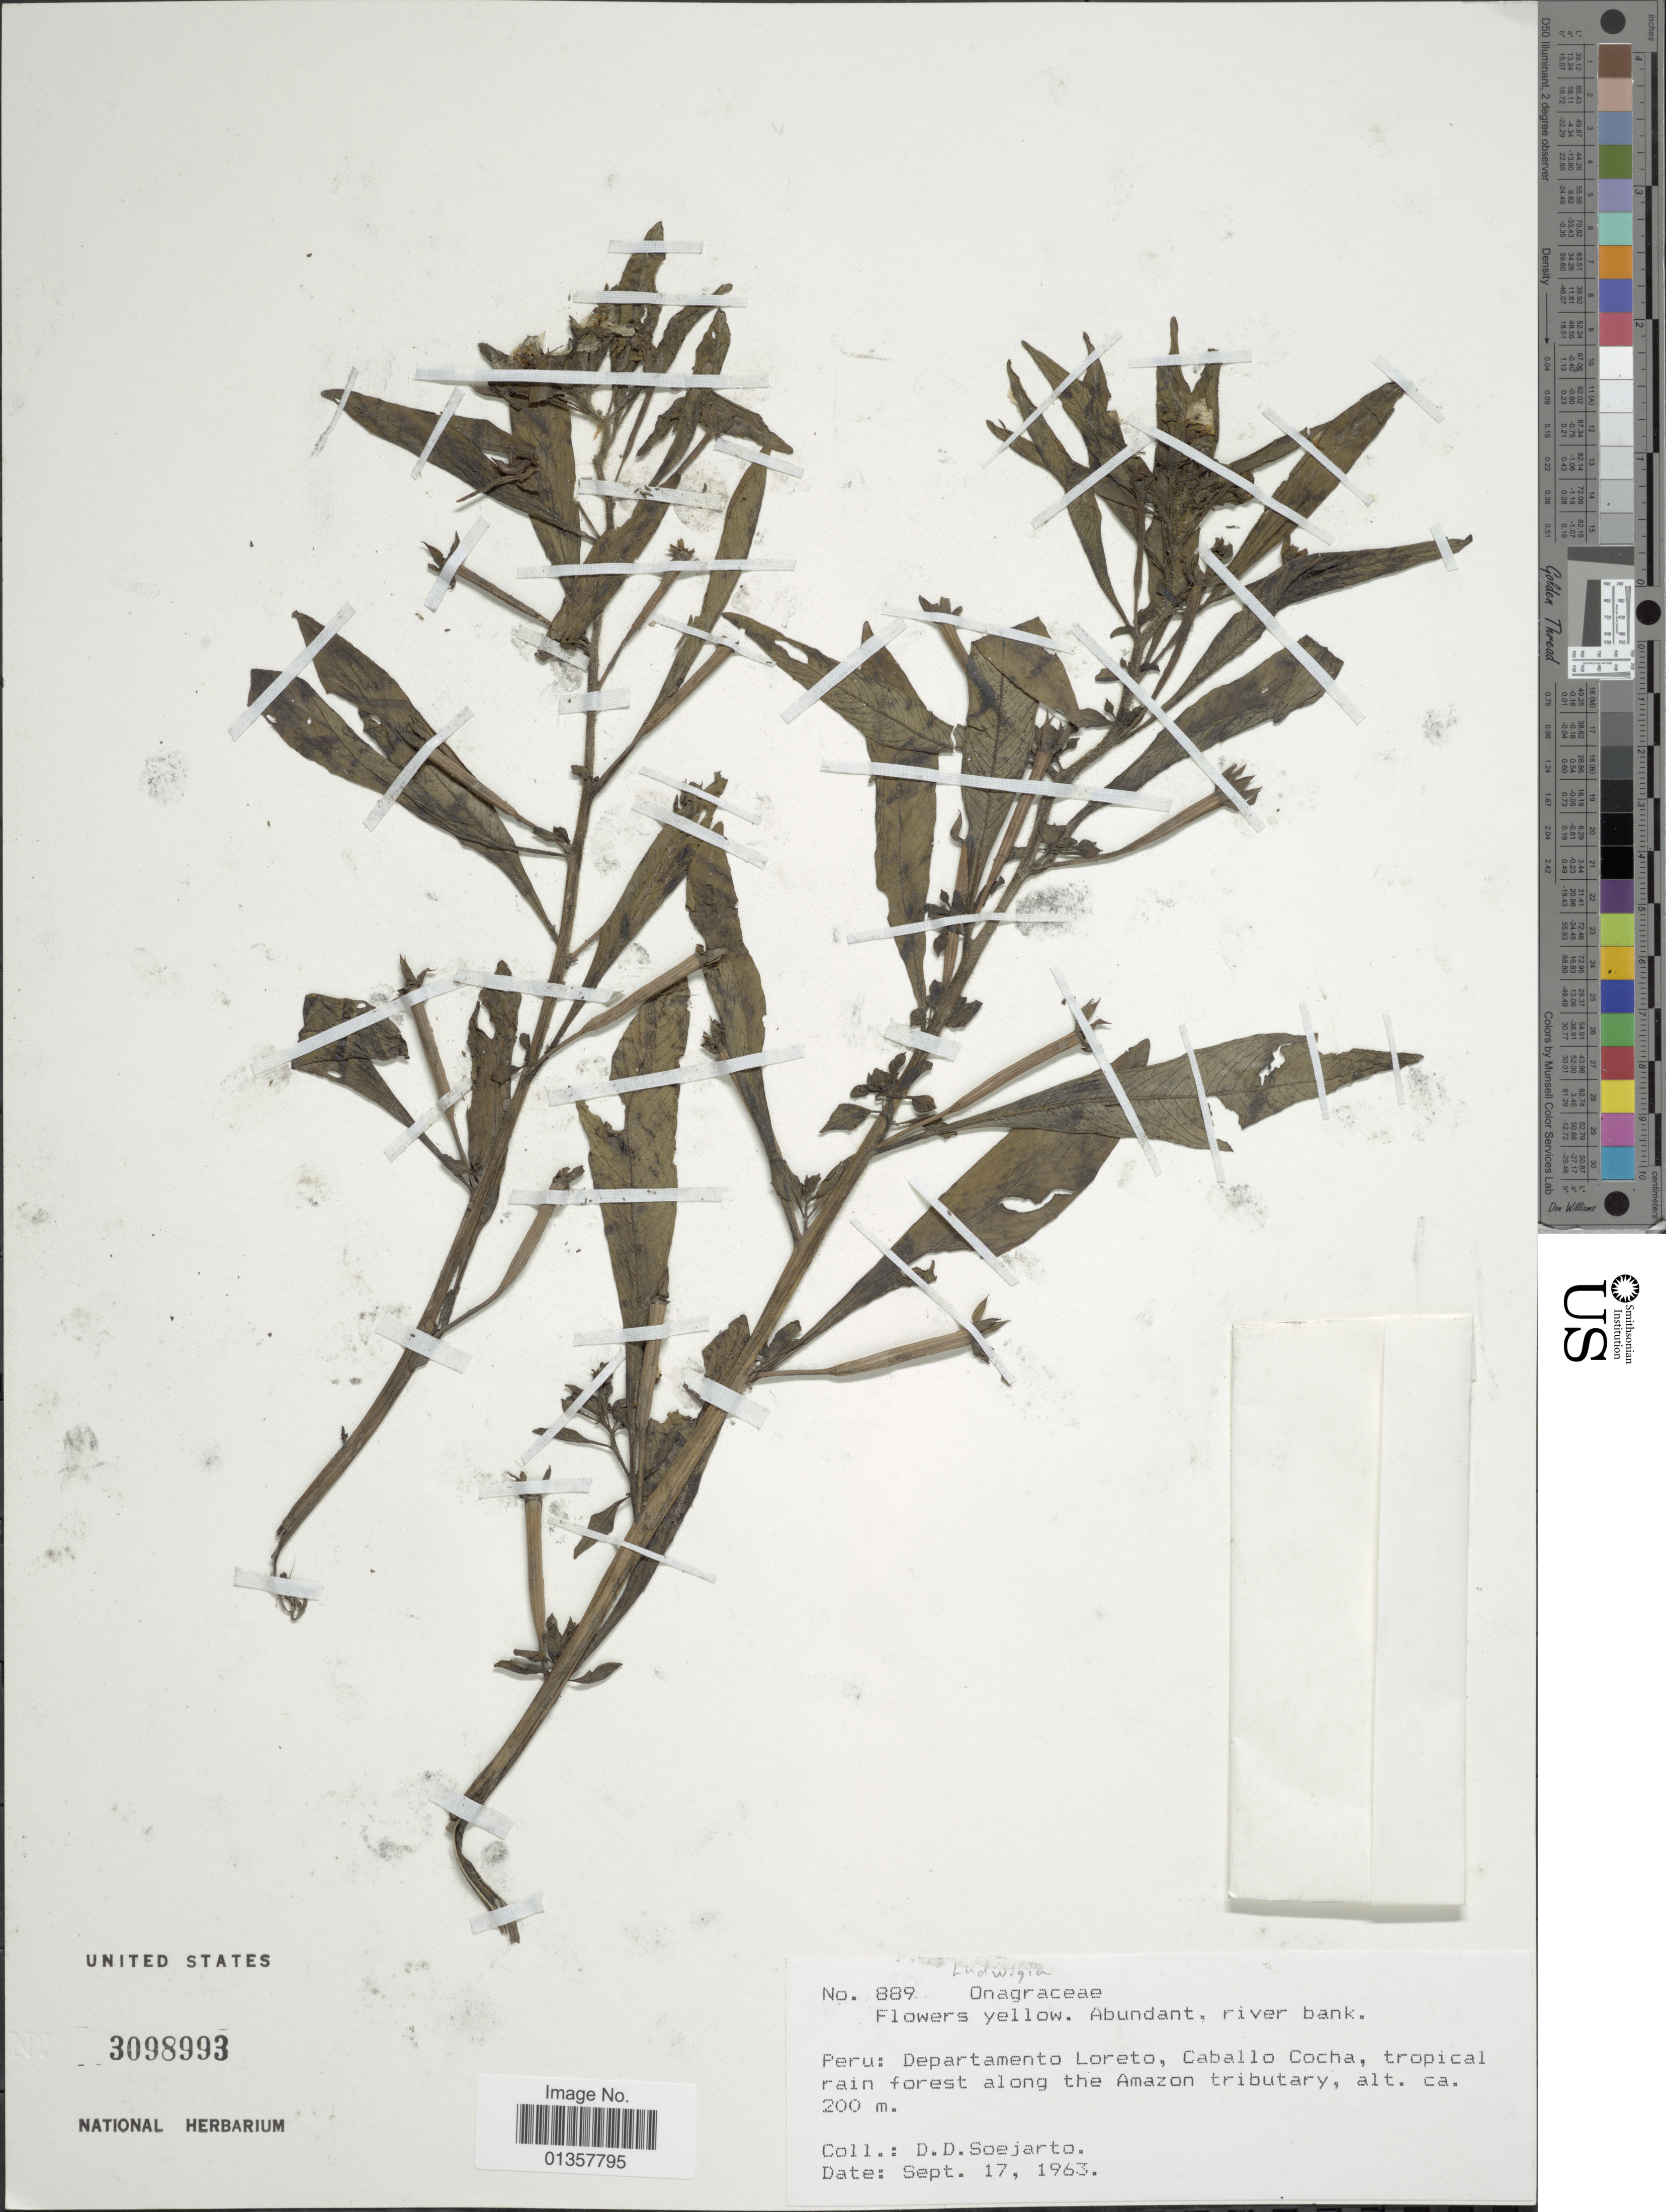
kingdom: Plantae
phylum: Tracheophyta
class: Magnoliopsida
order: Myrtales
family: Onagraceae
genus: Ludwigia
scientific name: Ludwigia sp.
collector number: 889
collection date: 1963-09-17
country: Peru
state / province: Loreto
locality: Caballo Cocha, tropical rain forest along the Amazon tributary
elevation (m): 200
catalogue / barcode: US 3098993